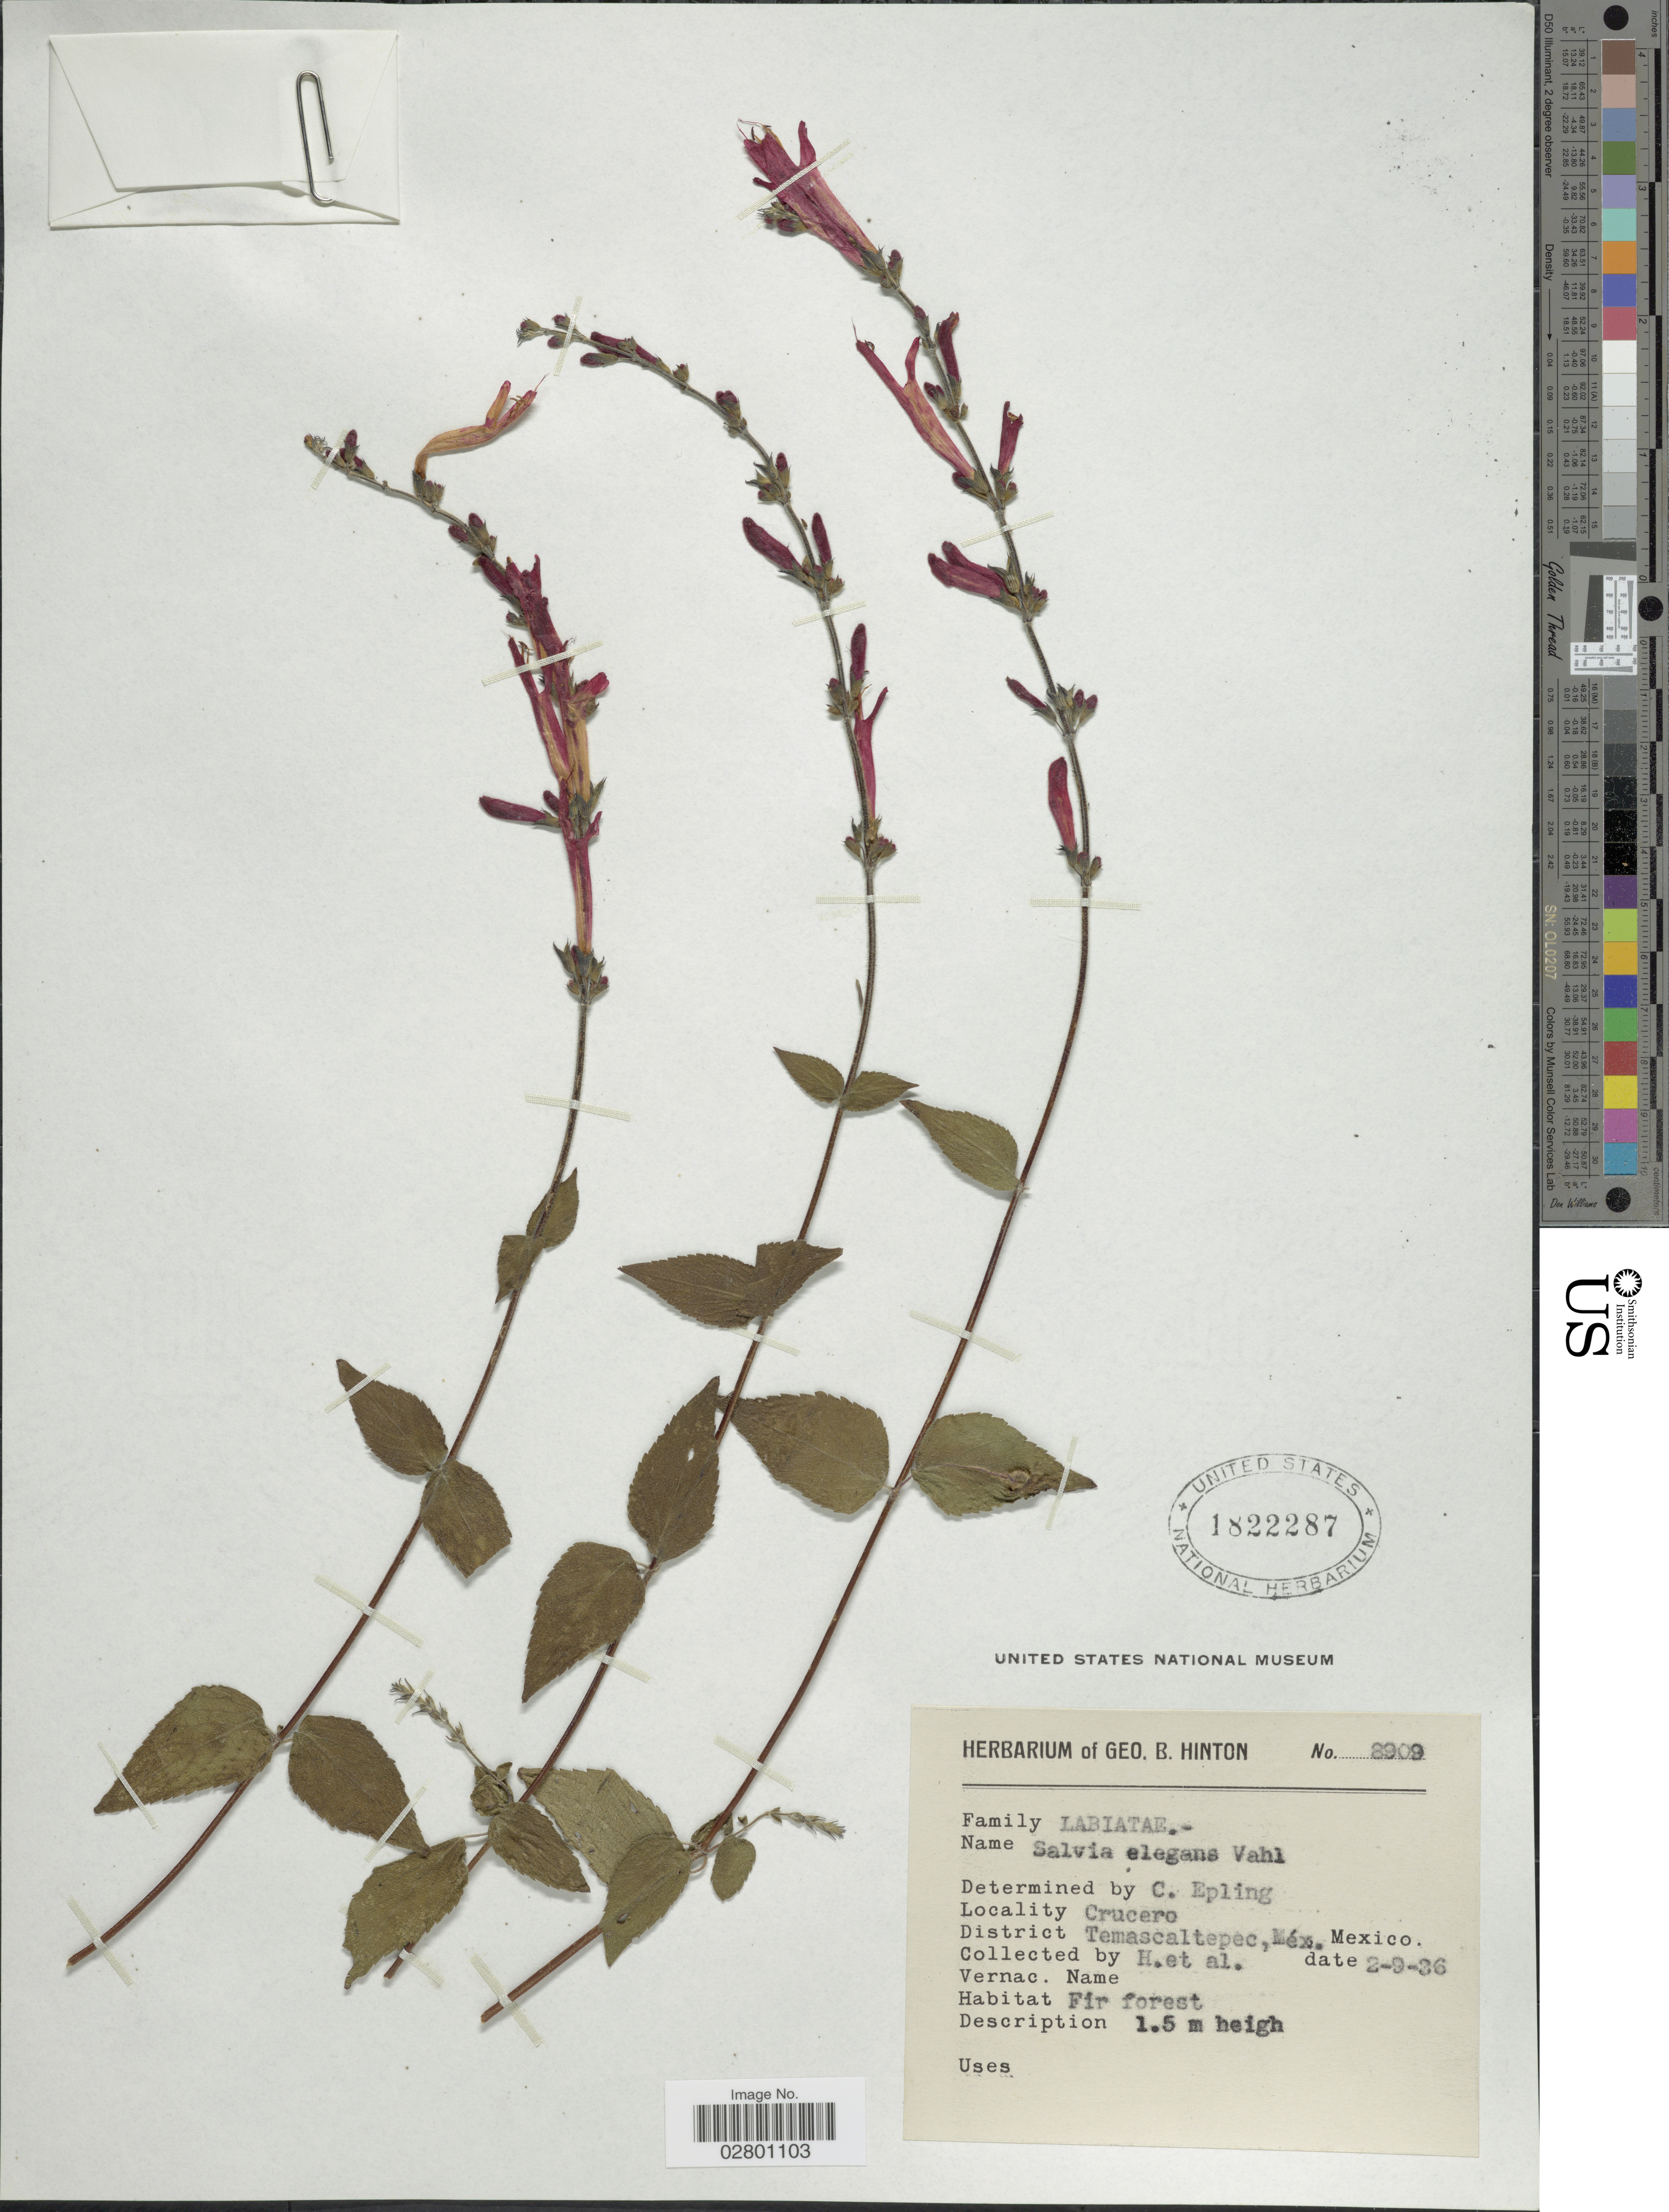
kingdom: Plantae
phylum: Tracheophyta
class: Magnoliopsida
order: Lamiales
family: Lamiaceae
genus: Salvia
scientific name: Salvia elegans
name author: Vahl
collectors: G. B. Hinton & et al.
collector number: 8909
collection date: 1936-09-02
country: Mexico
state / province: México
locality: Crucero, District Temascaltepec, Méx.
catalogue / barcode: US 1822287